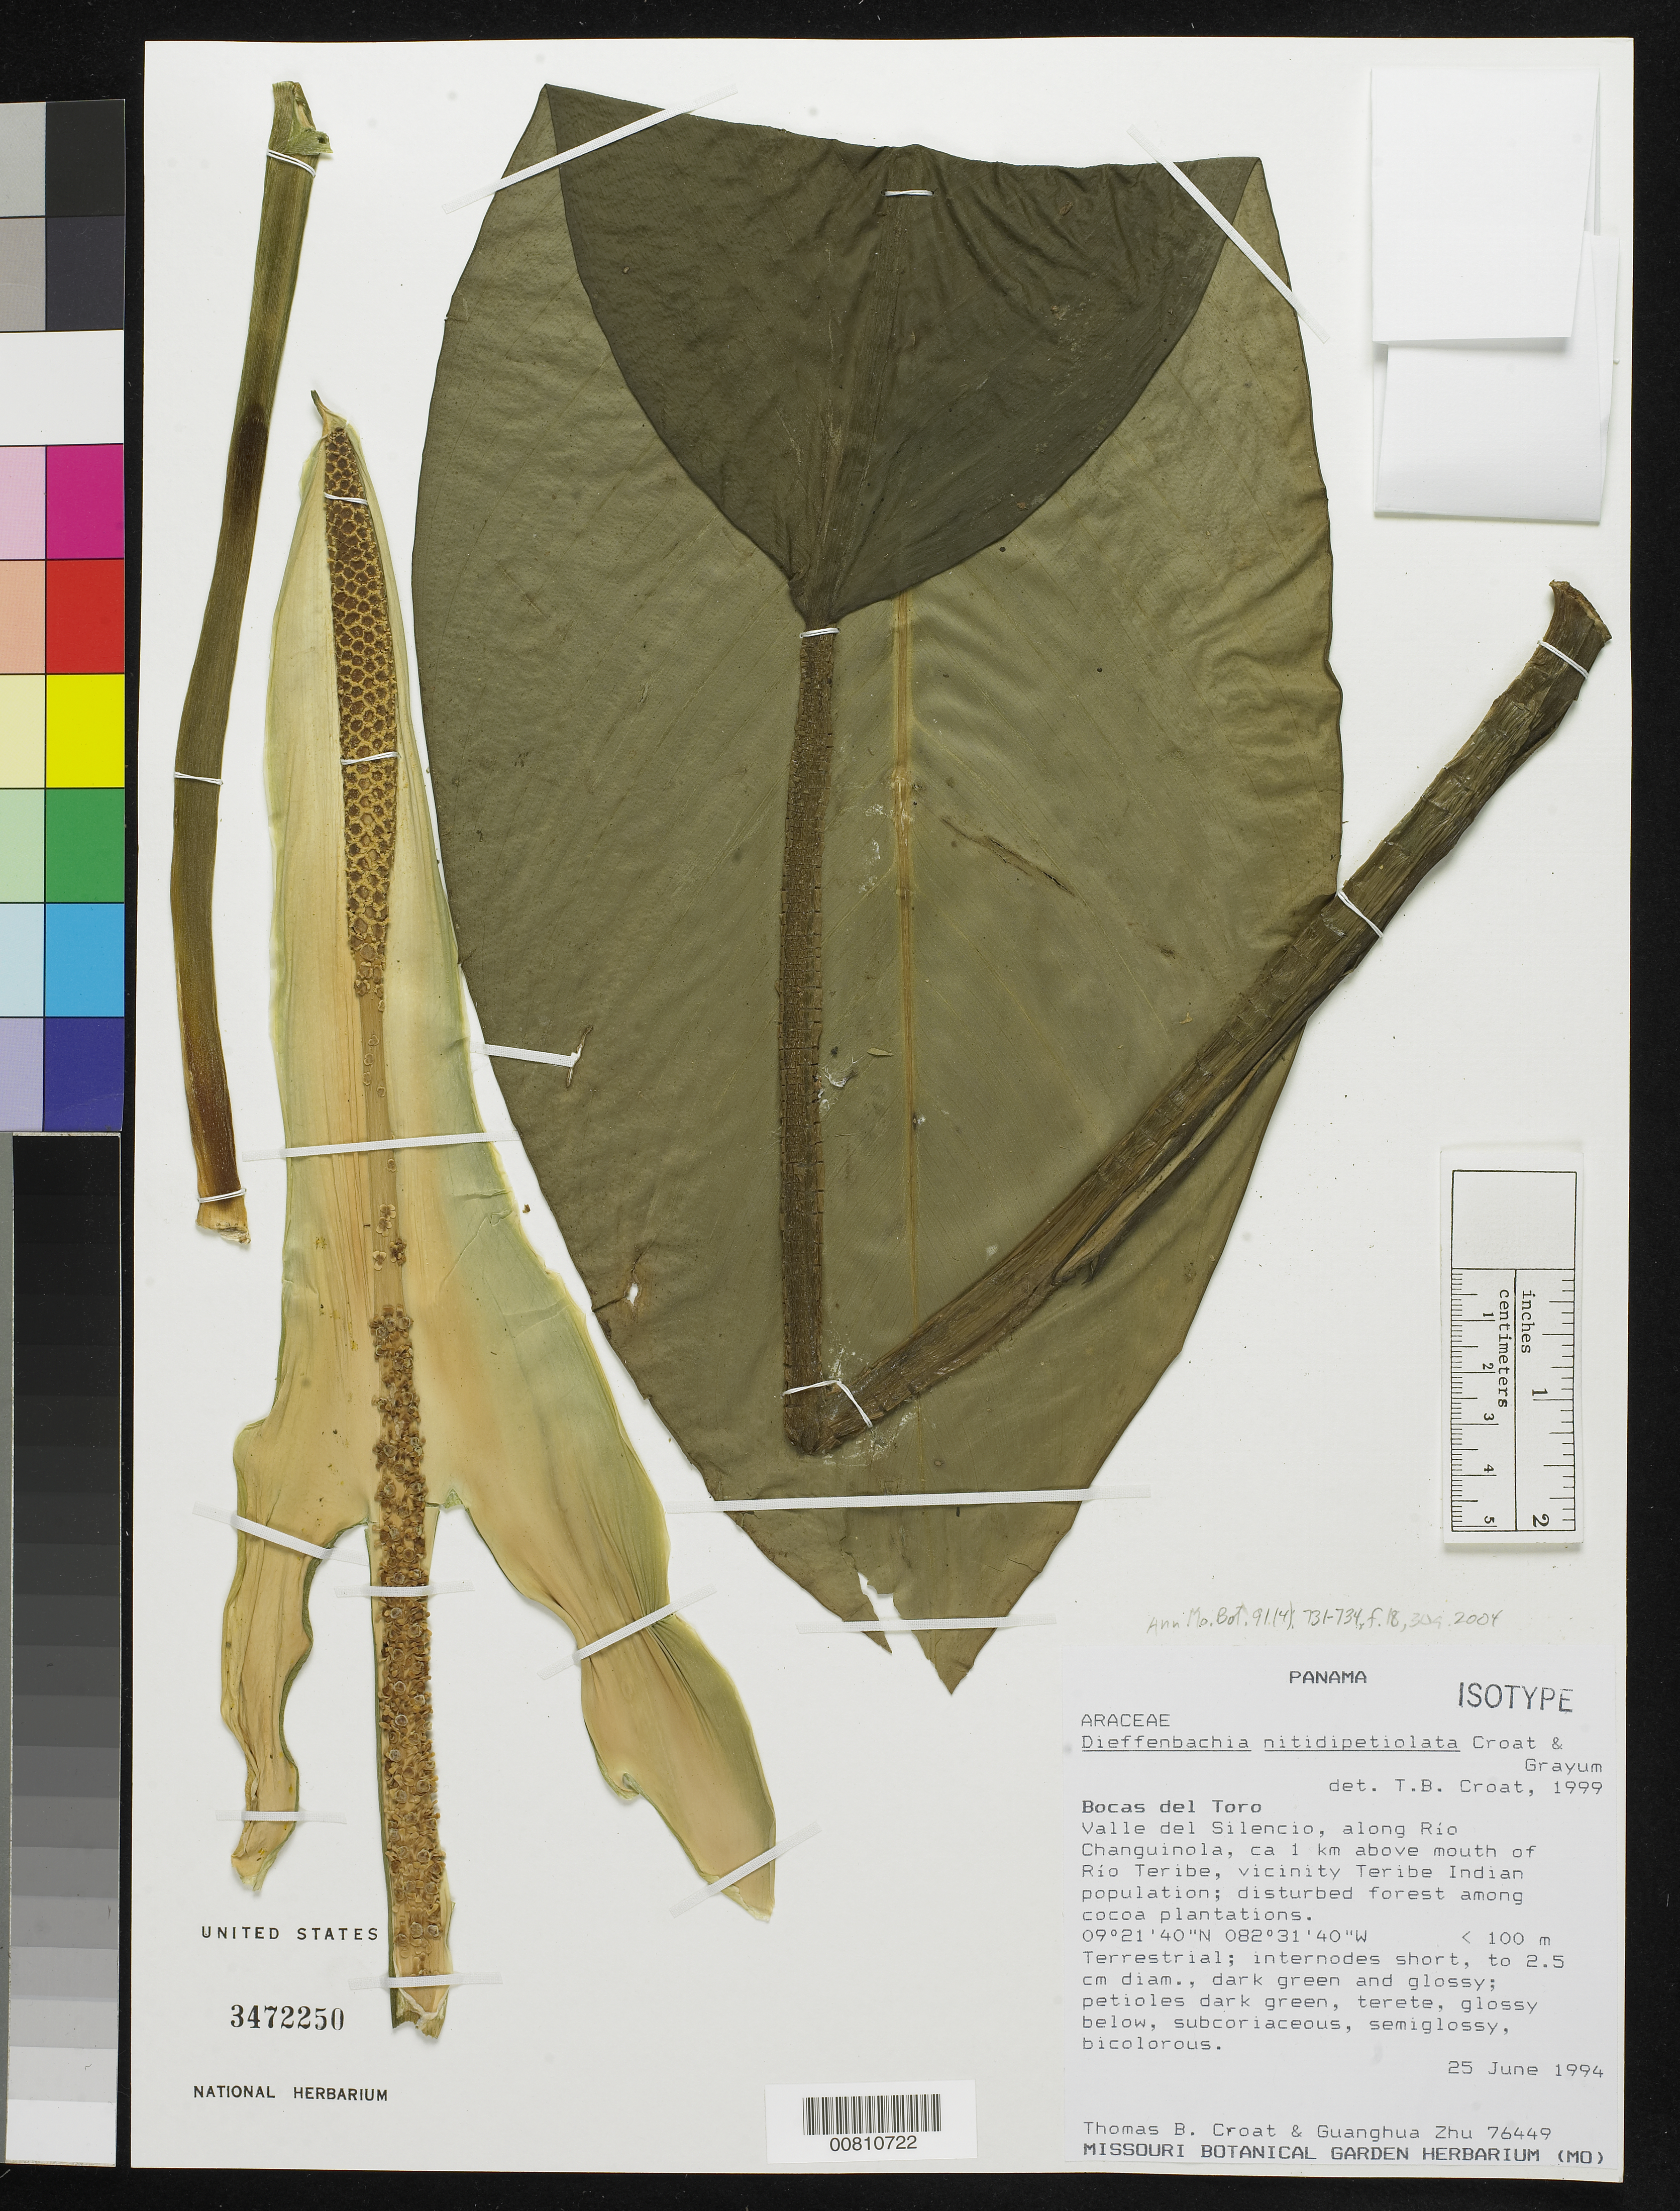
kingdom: Plantae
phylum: Tracheophyta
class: Liliopsida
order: Alismatales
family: Araceae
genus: Dieffenbachia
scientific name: Dieffenbachia nitidipetiolata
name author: Croat & Grayum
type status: Isotype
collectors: T. B. Croat & G. H. Zhu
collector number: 76449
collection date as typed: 25 Jun 1994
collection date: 1994-06-25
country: Panama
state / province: Bocas del Toro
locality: Valle del Silencio, along Río Changuinola, ca. 1 km above mouth of Río Teribe, vicinity Teribe Indian population.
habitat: Disturbed forest among cocoa plantations.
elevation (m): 100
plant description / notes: Holotype at MO.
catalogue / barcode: US 3472250